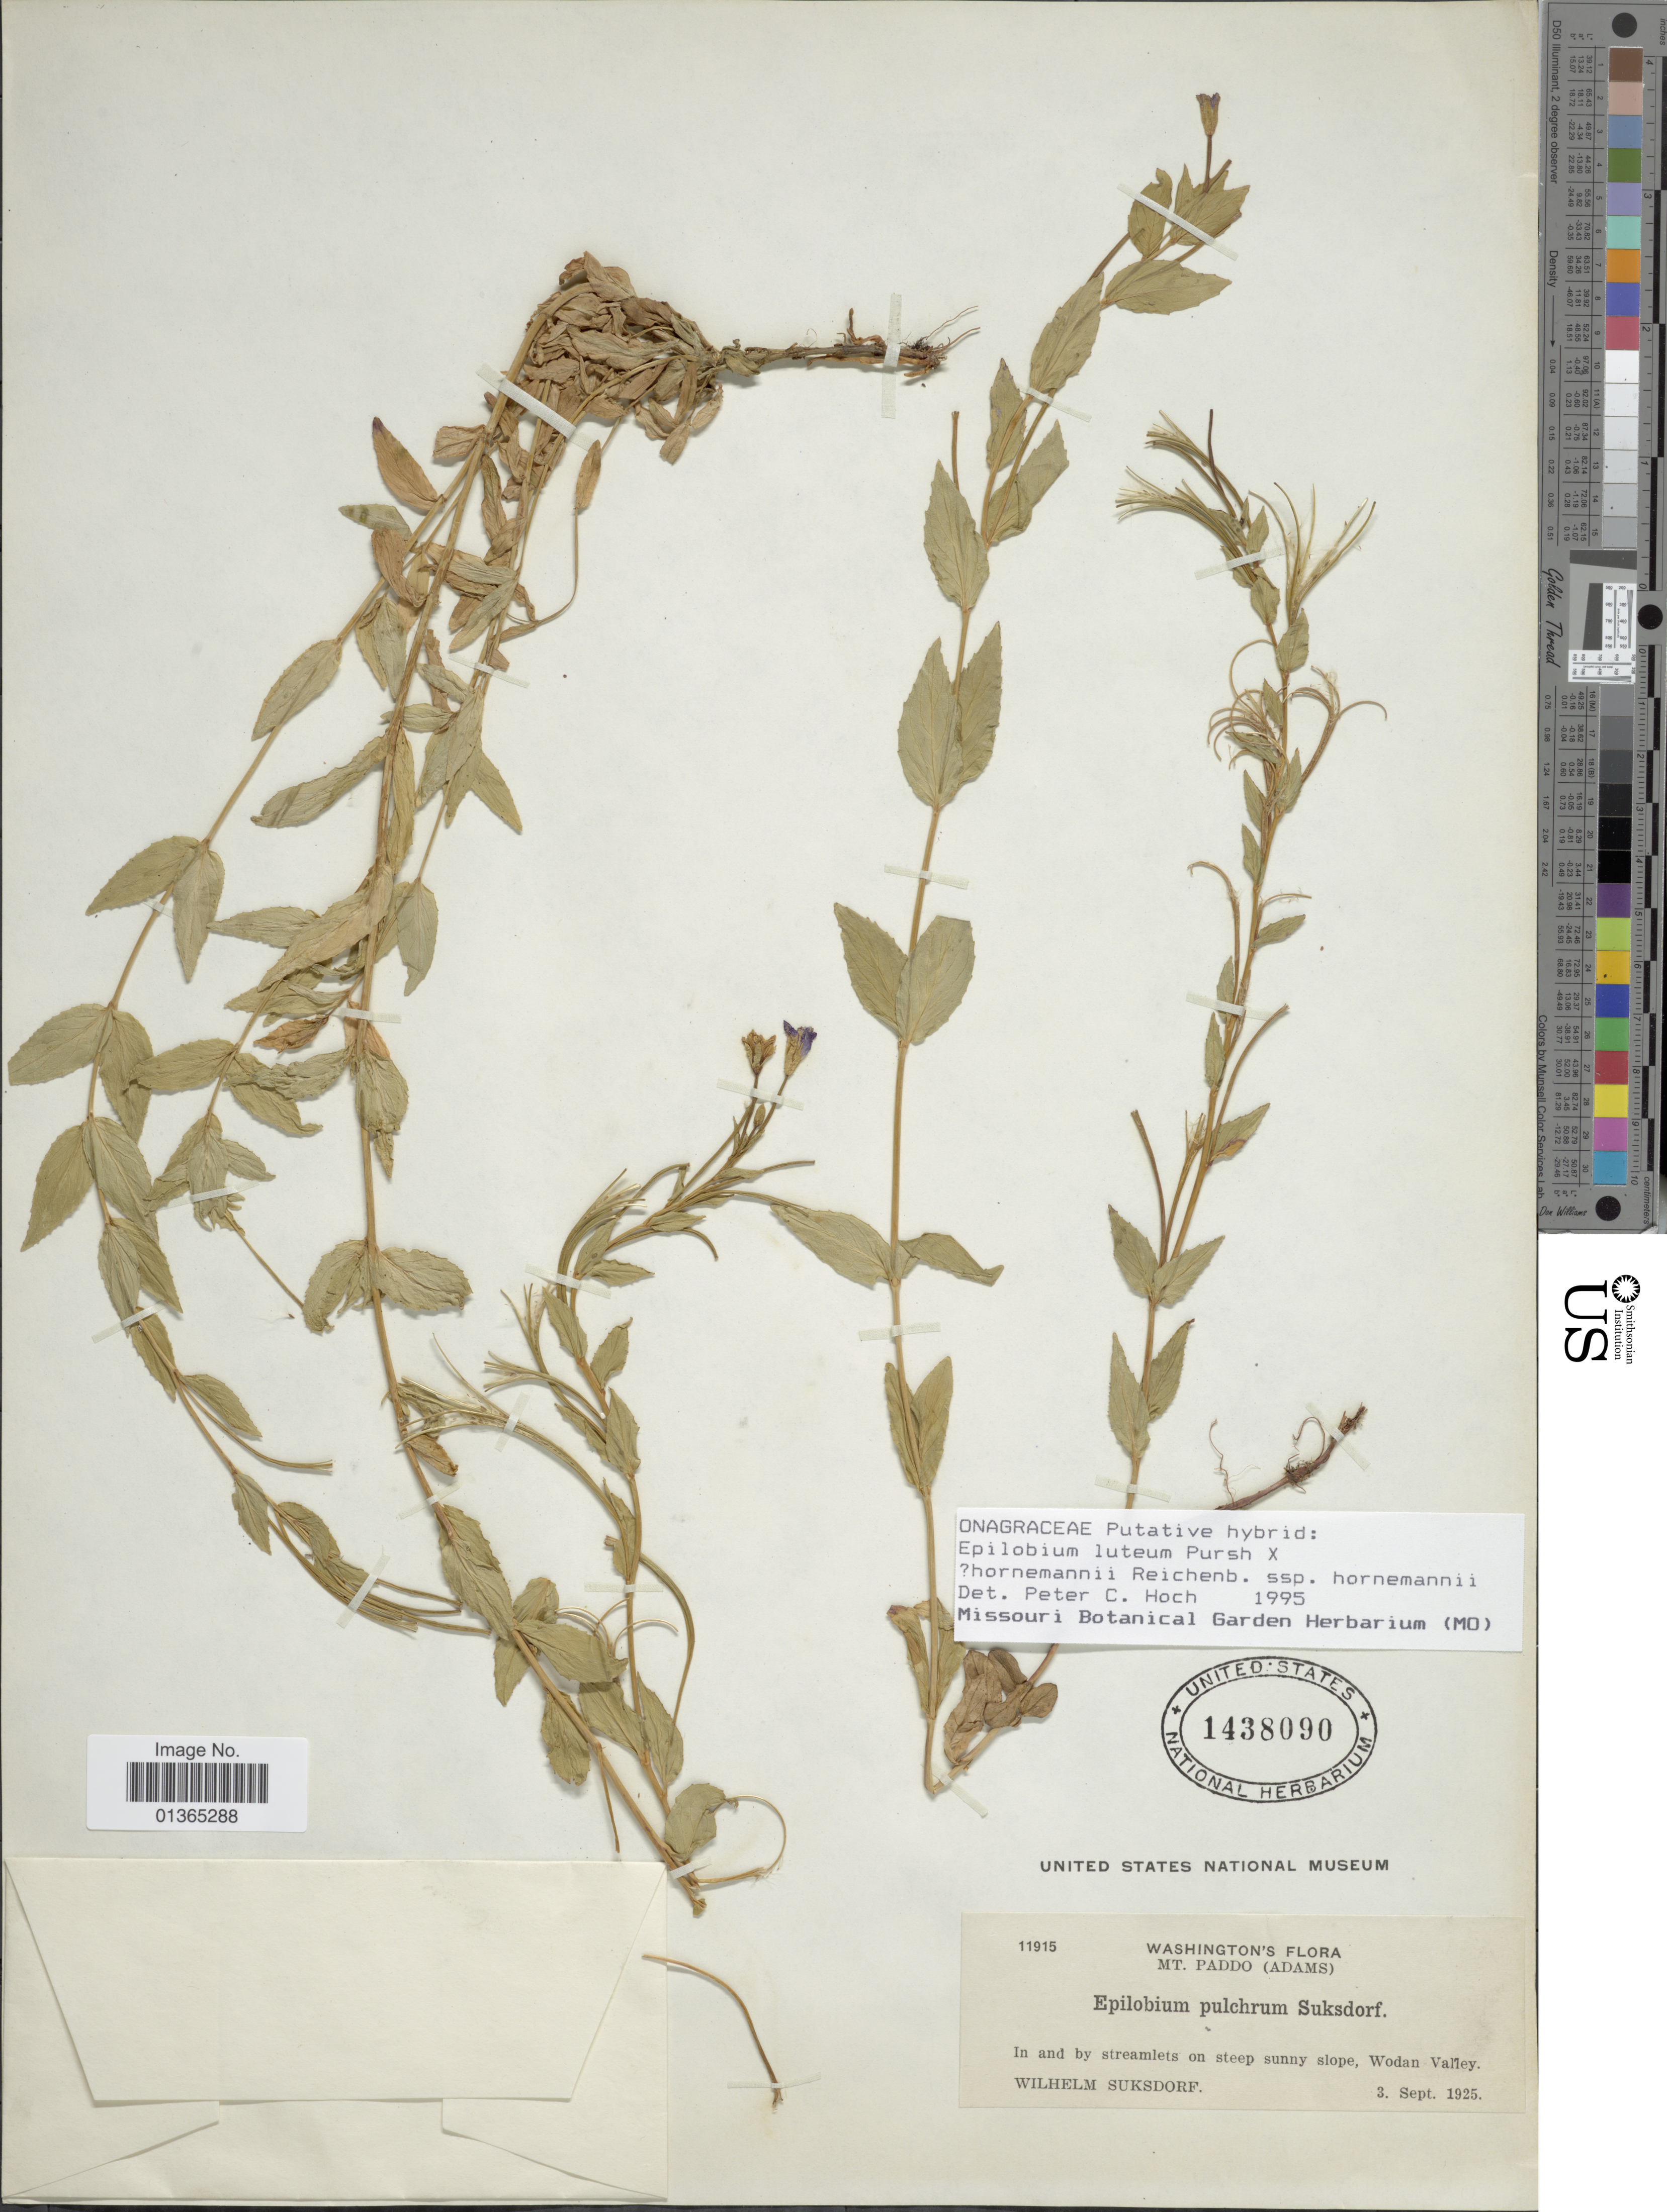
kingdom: Plantae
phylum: Tracheophyta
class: Magnoliopsida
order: Myrtales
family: Onagraceae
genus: Epilobium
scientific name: Epilobium luteum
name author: Pursh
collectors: W. N. Suksdorf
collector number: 11915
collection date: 1925-09-03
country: United States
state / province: Washington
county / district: Skamania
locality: Mt. Paddo (Adams). In and by streamlets on steep sunny slope, Wodan Valley.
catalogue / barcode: US 1438090